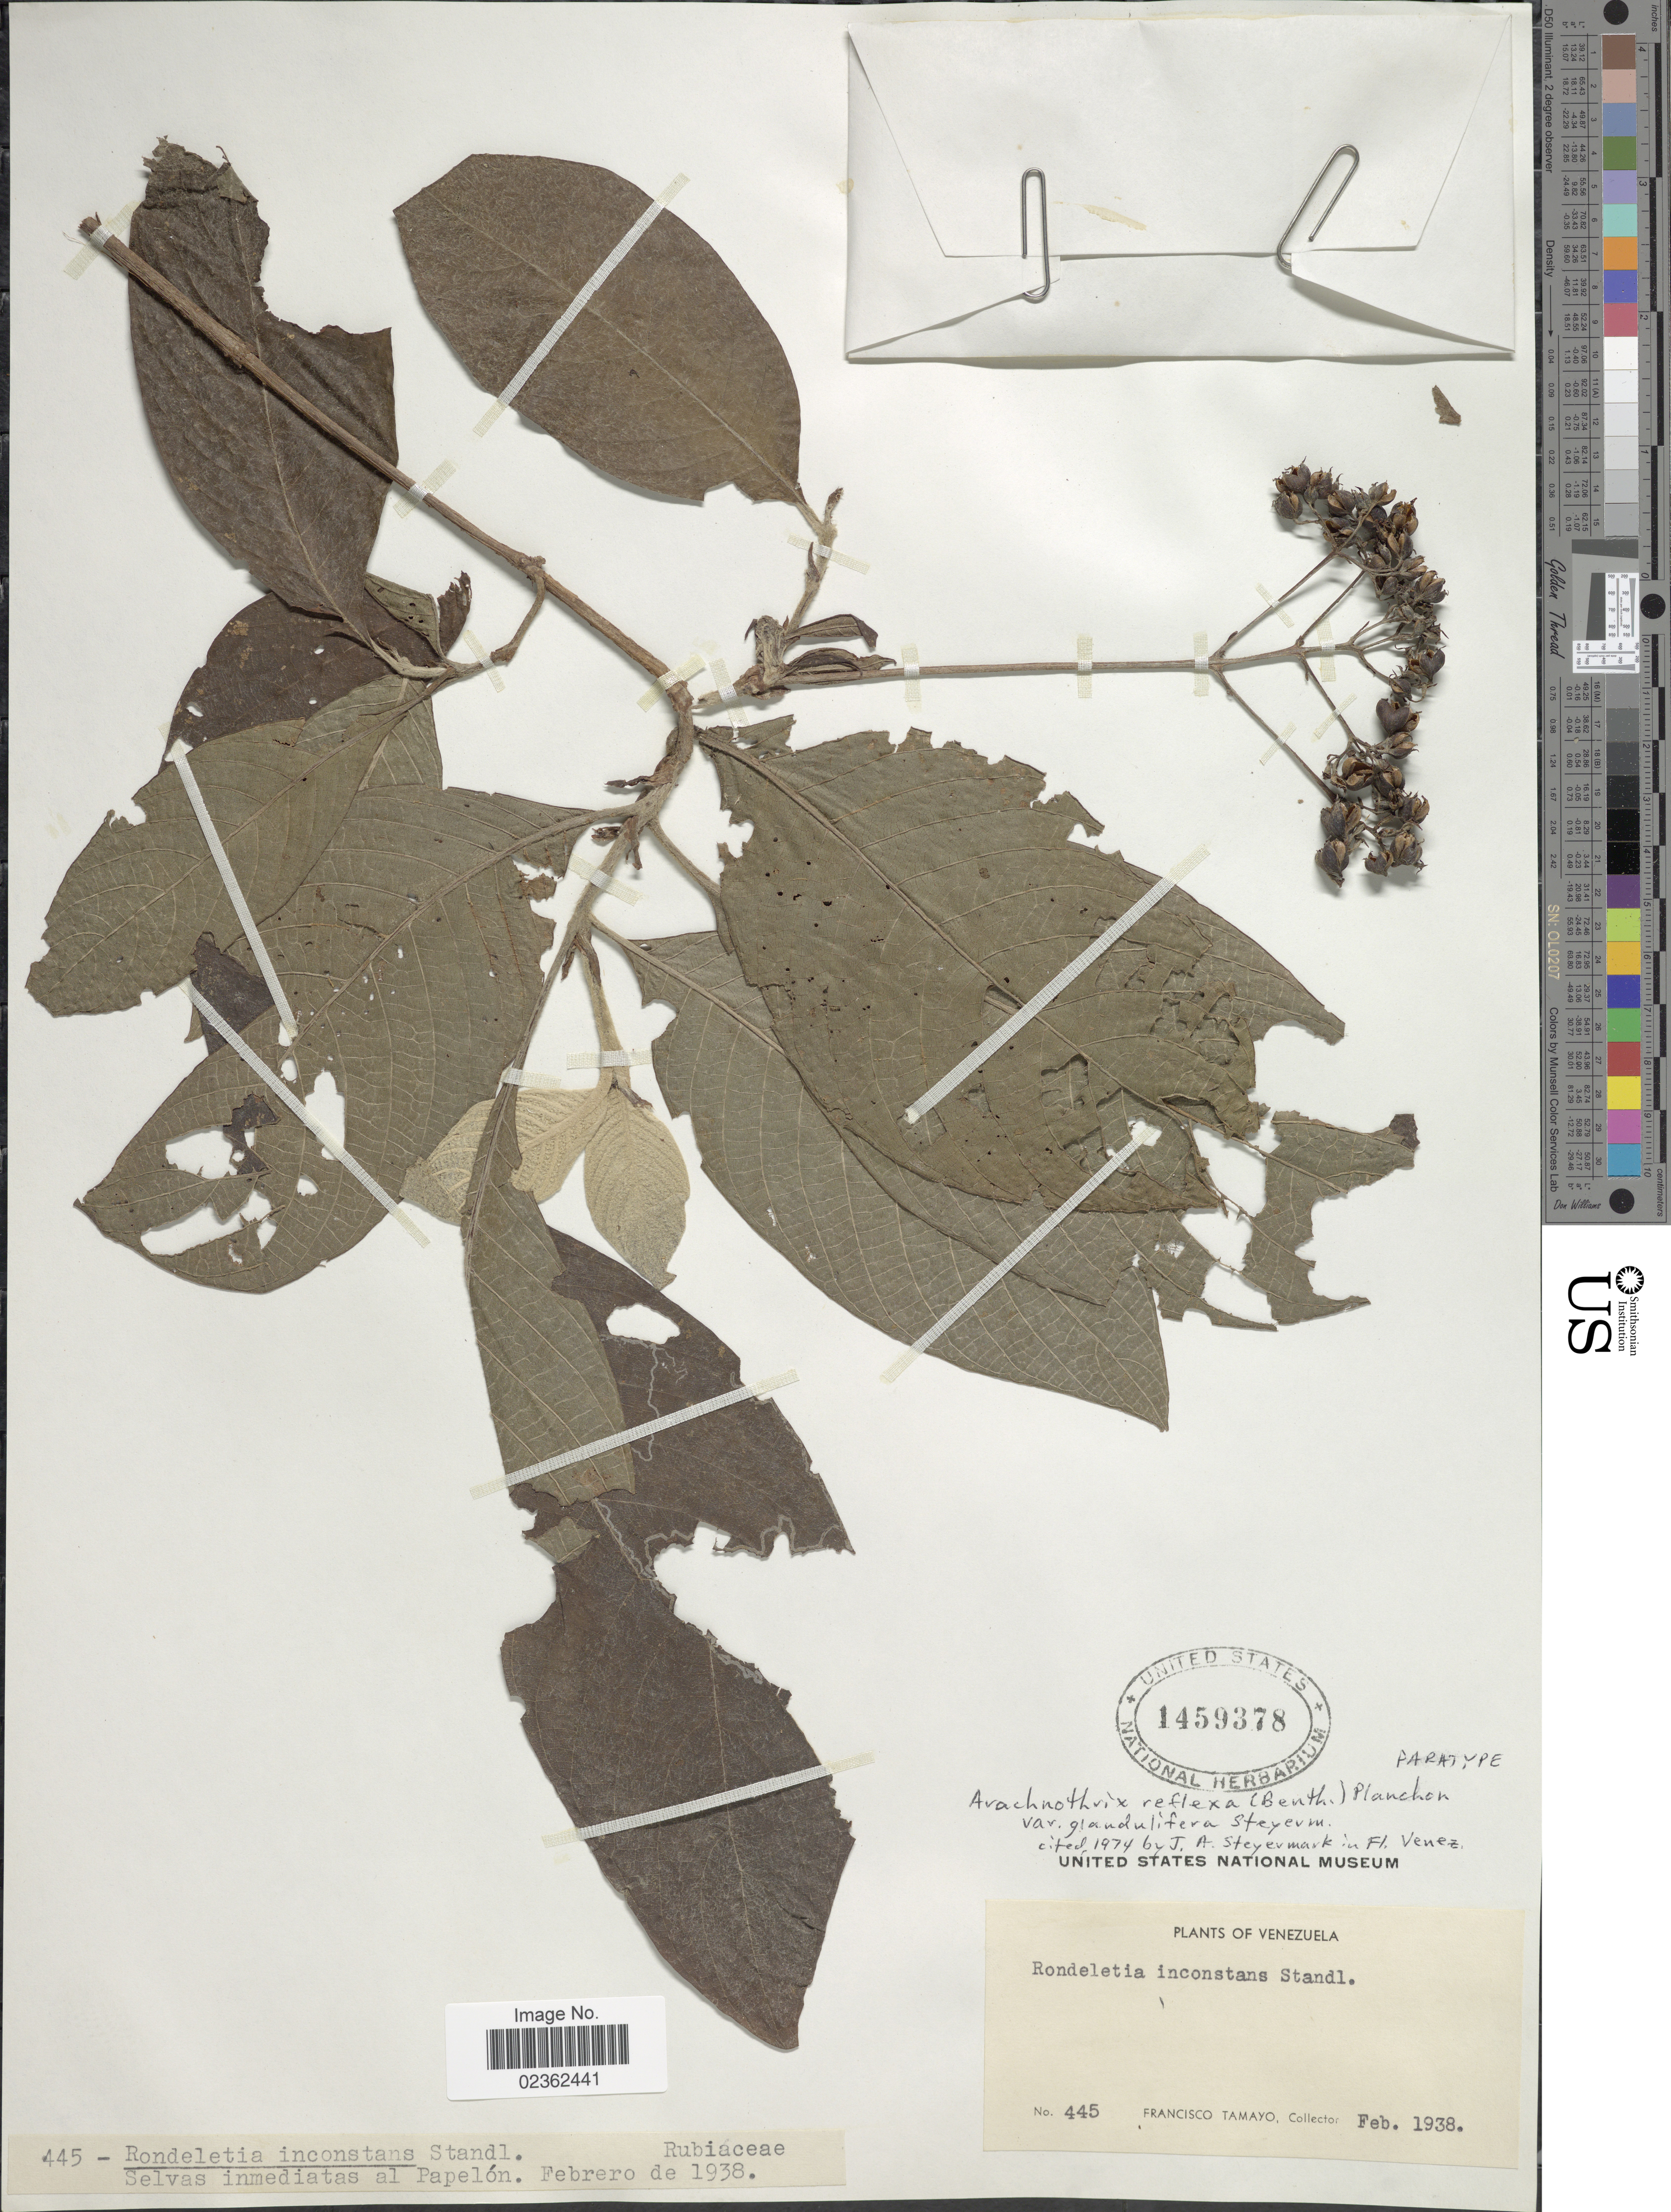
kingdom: Plantae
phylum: Tracheophyta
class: Magnoliopsida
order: Gentianales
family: Rubiaceae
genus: Arachnothryx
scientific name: Arachnothryx reflexa var. glandulifera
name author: Steyerm.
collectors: F. Tamayo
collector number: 445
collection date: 1938-02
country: Venezuela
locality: Selvas inmediatas al Papelon.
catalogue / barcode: US 1459378